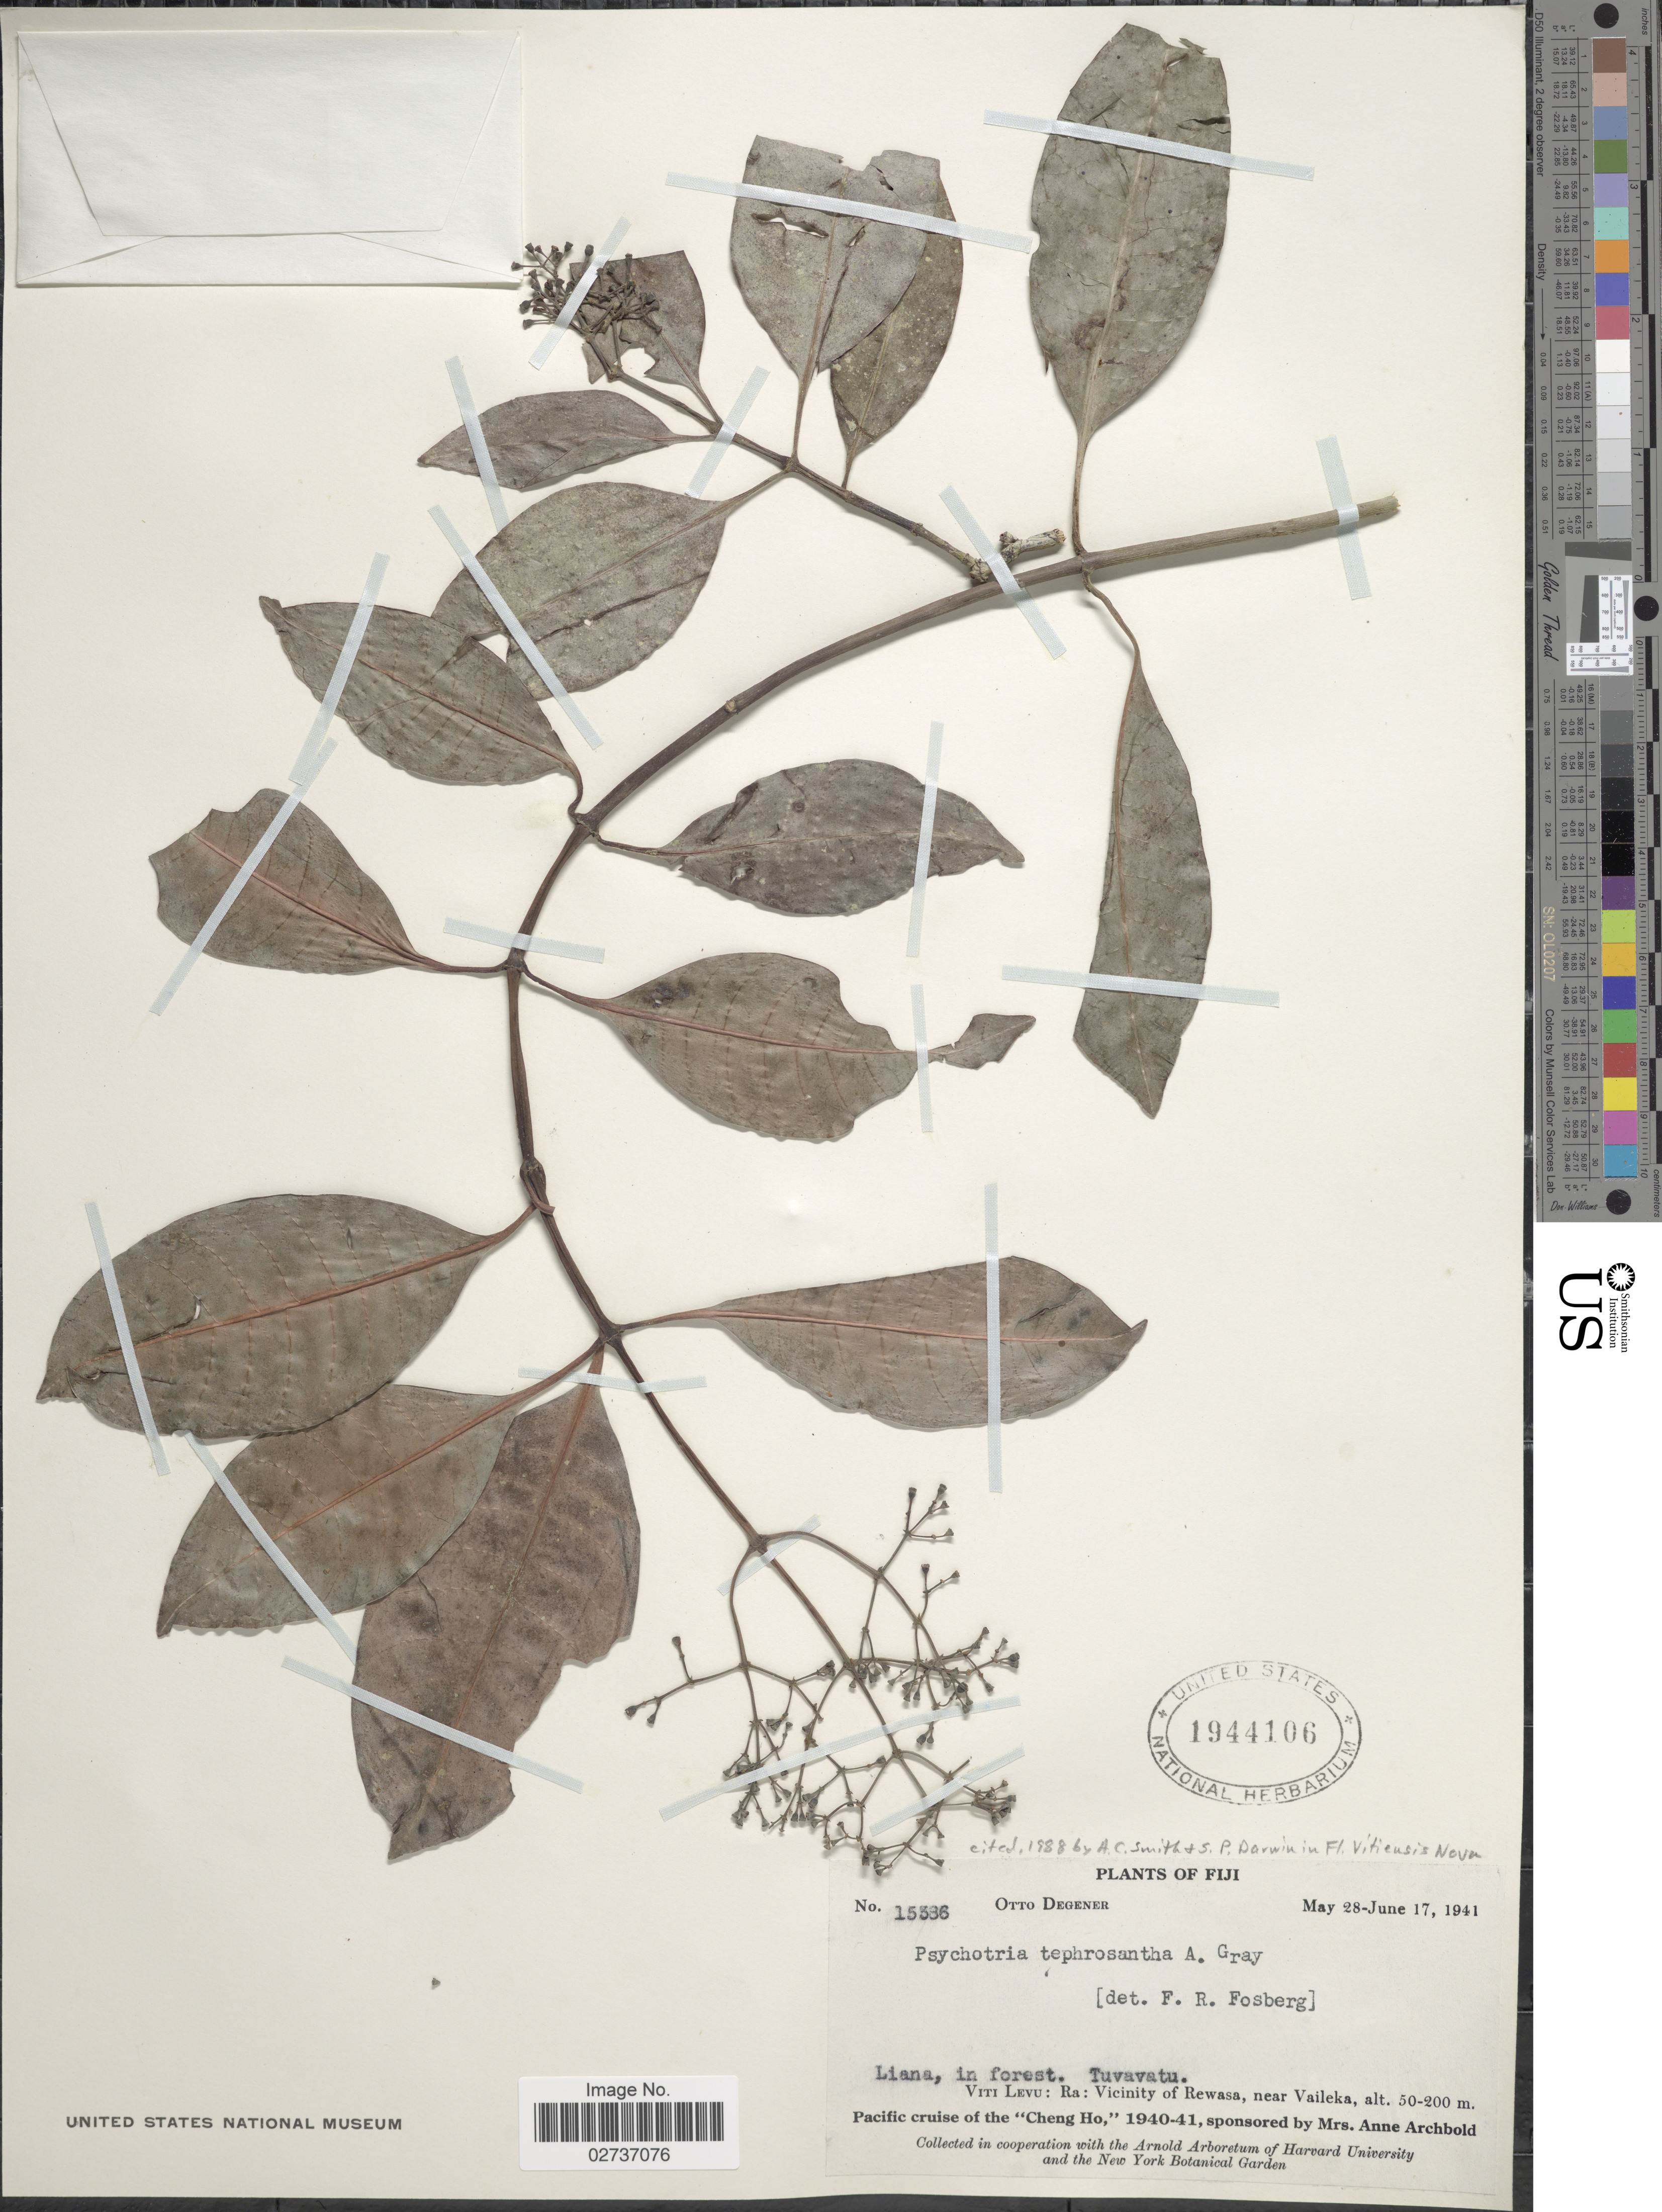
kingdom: Plantae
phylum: Tracheophyta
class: Magnoliopsida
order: Gentianales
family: Rubiaceae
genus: Psychotria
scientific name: Psychotria tephrosantha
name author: A. Gray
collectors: O. Degener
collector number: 15386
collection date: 1941-05-28/1941-06-17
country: Fiji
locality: Tuvavatu. Viti Levu: Ra: Vicinity of Rewasa, near Vaileka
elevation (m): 50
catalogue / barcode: US 1944106